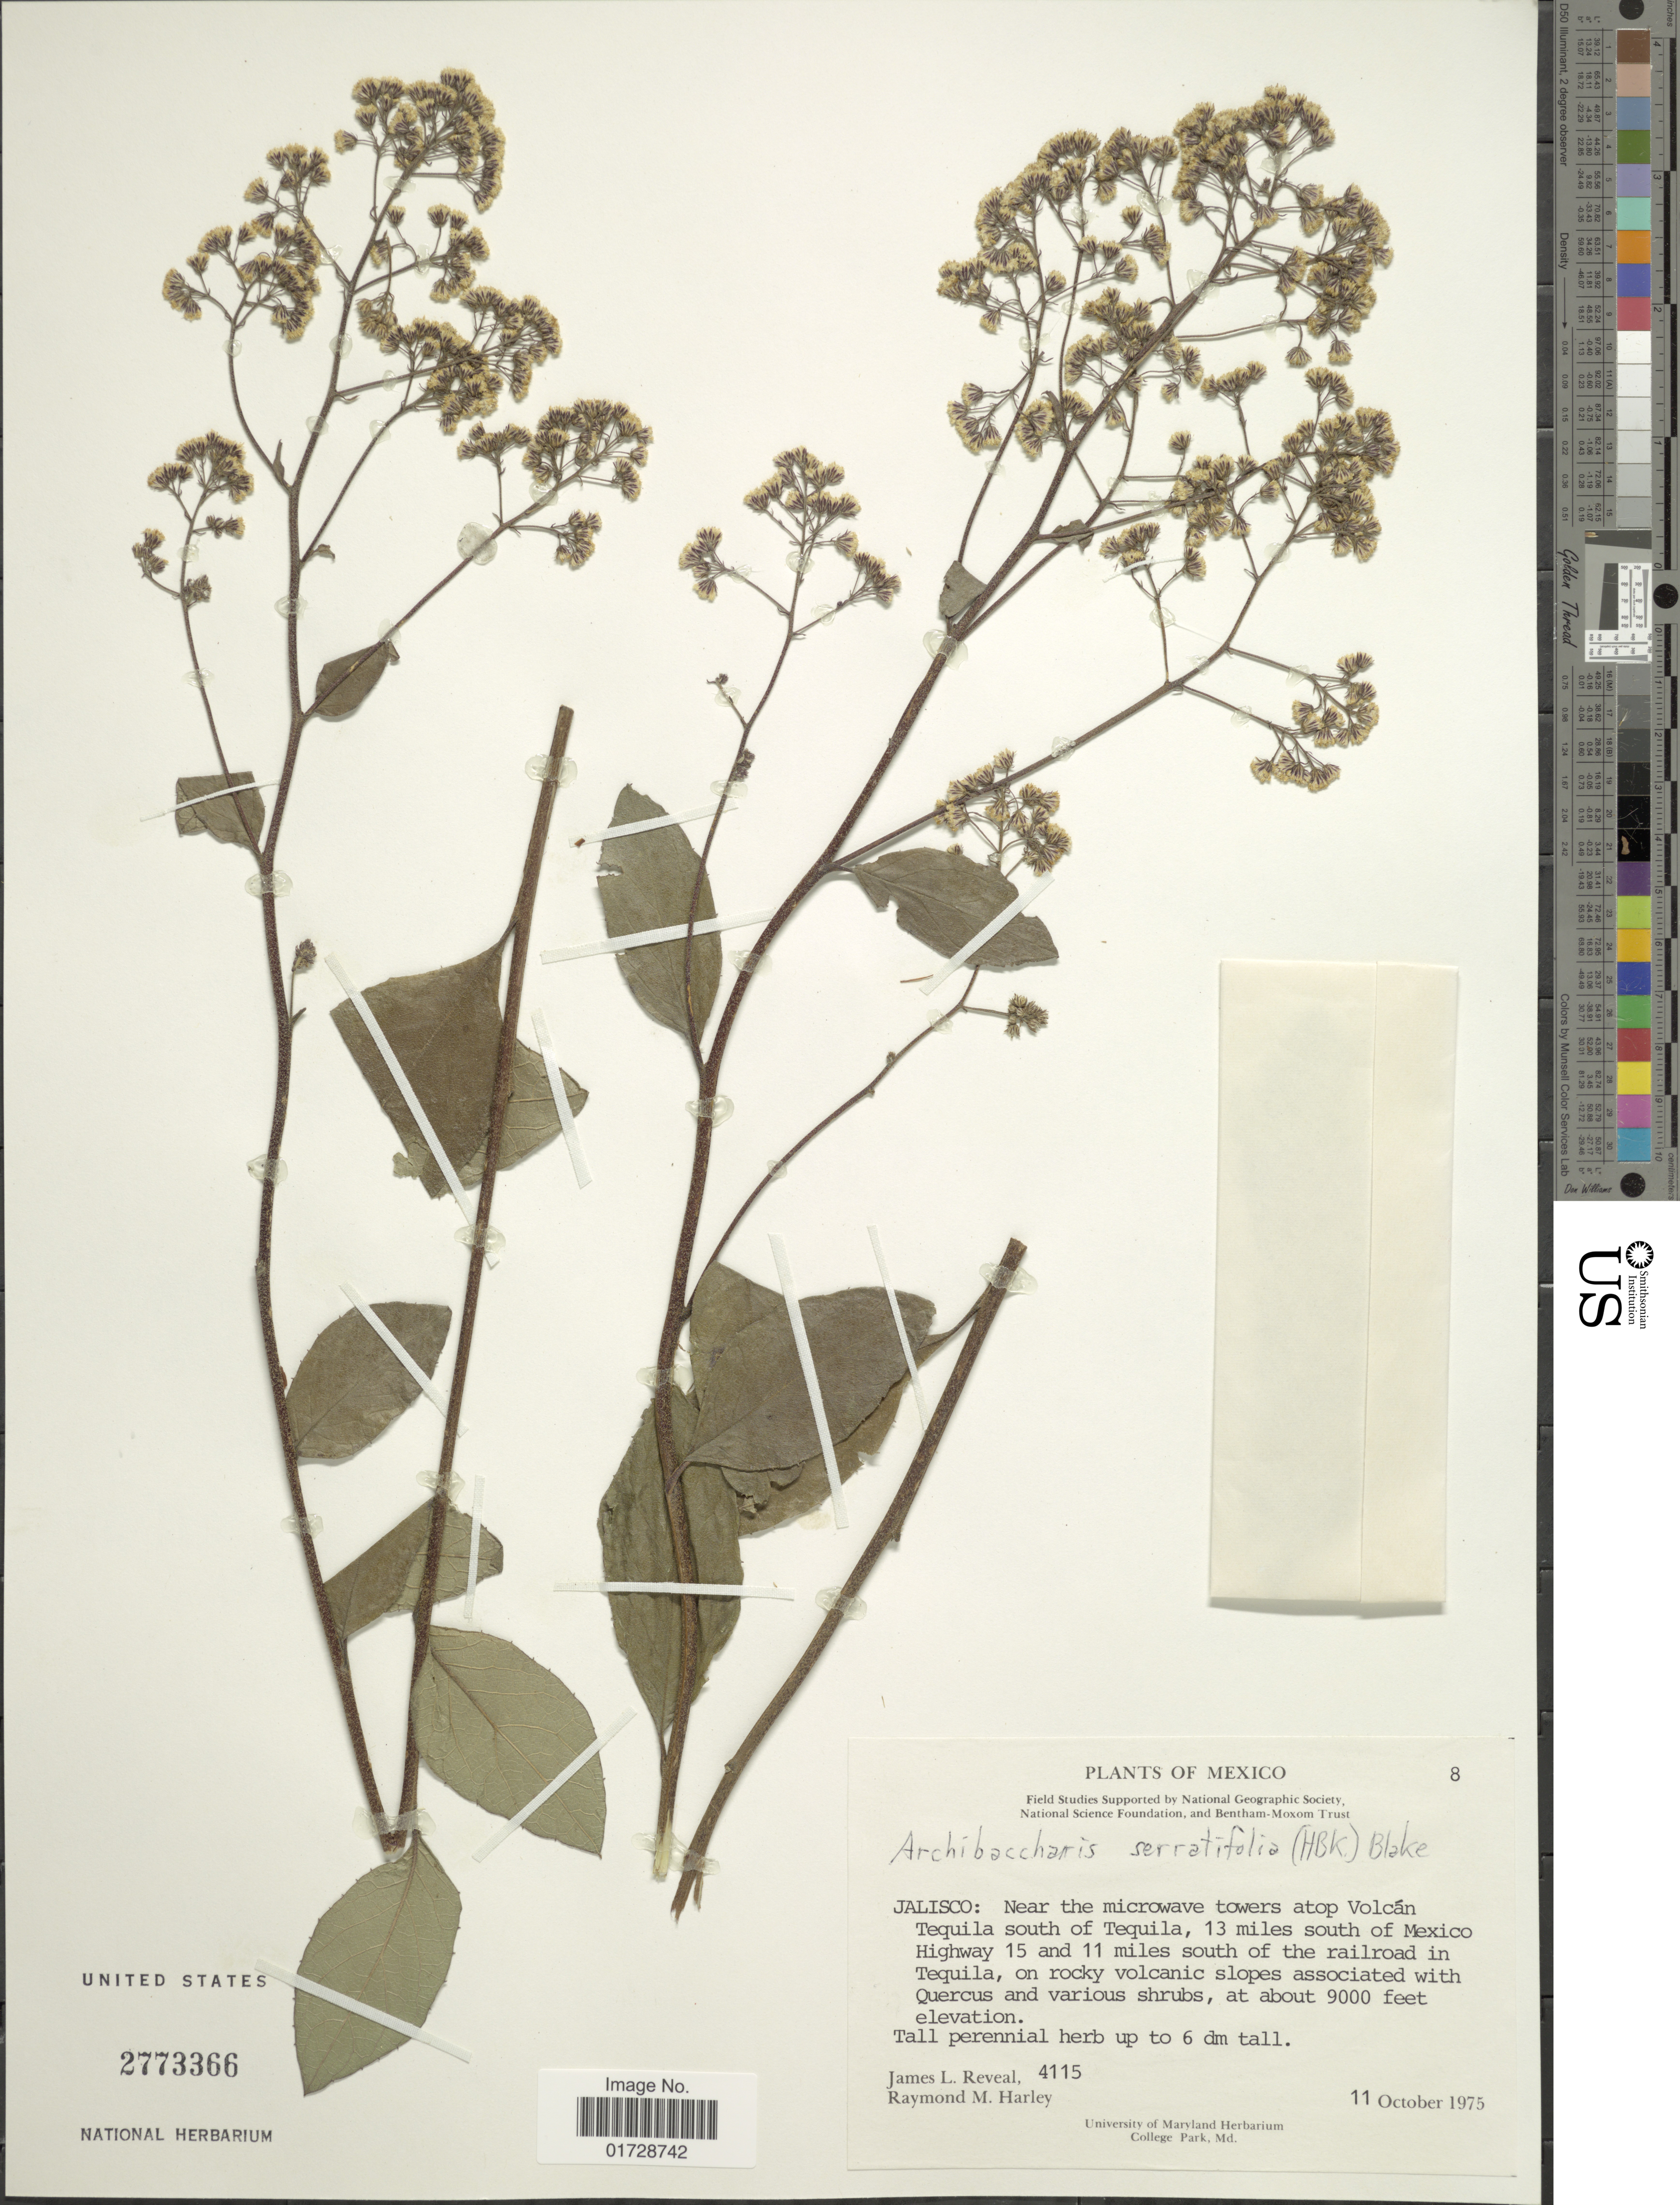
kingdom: Plantae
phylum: Tracheophyta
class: Magnoliopsida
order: Asterales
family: Asteraceae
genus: Archibaccharis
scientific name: Archibaccharis serratifolia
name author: (Kunth) S.F. Blake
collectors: J. L. Reveal & R. M. Harley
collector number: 4115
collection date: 1975-10-11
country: Mexico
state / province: Jalisco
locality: Near the microwave towers atop Volcan Tequila south of Tequila, 13 miles south of Mexico Highway 15 and 11 miles south of the railroad in Tequila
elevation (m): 2743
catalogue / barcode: US 2773366